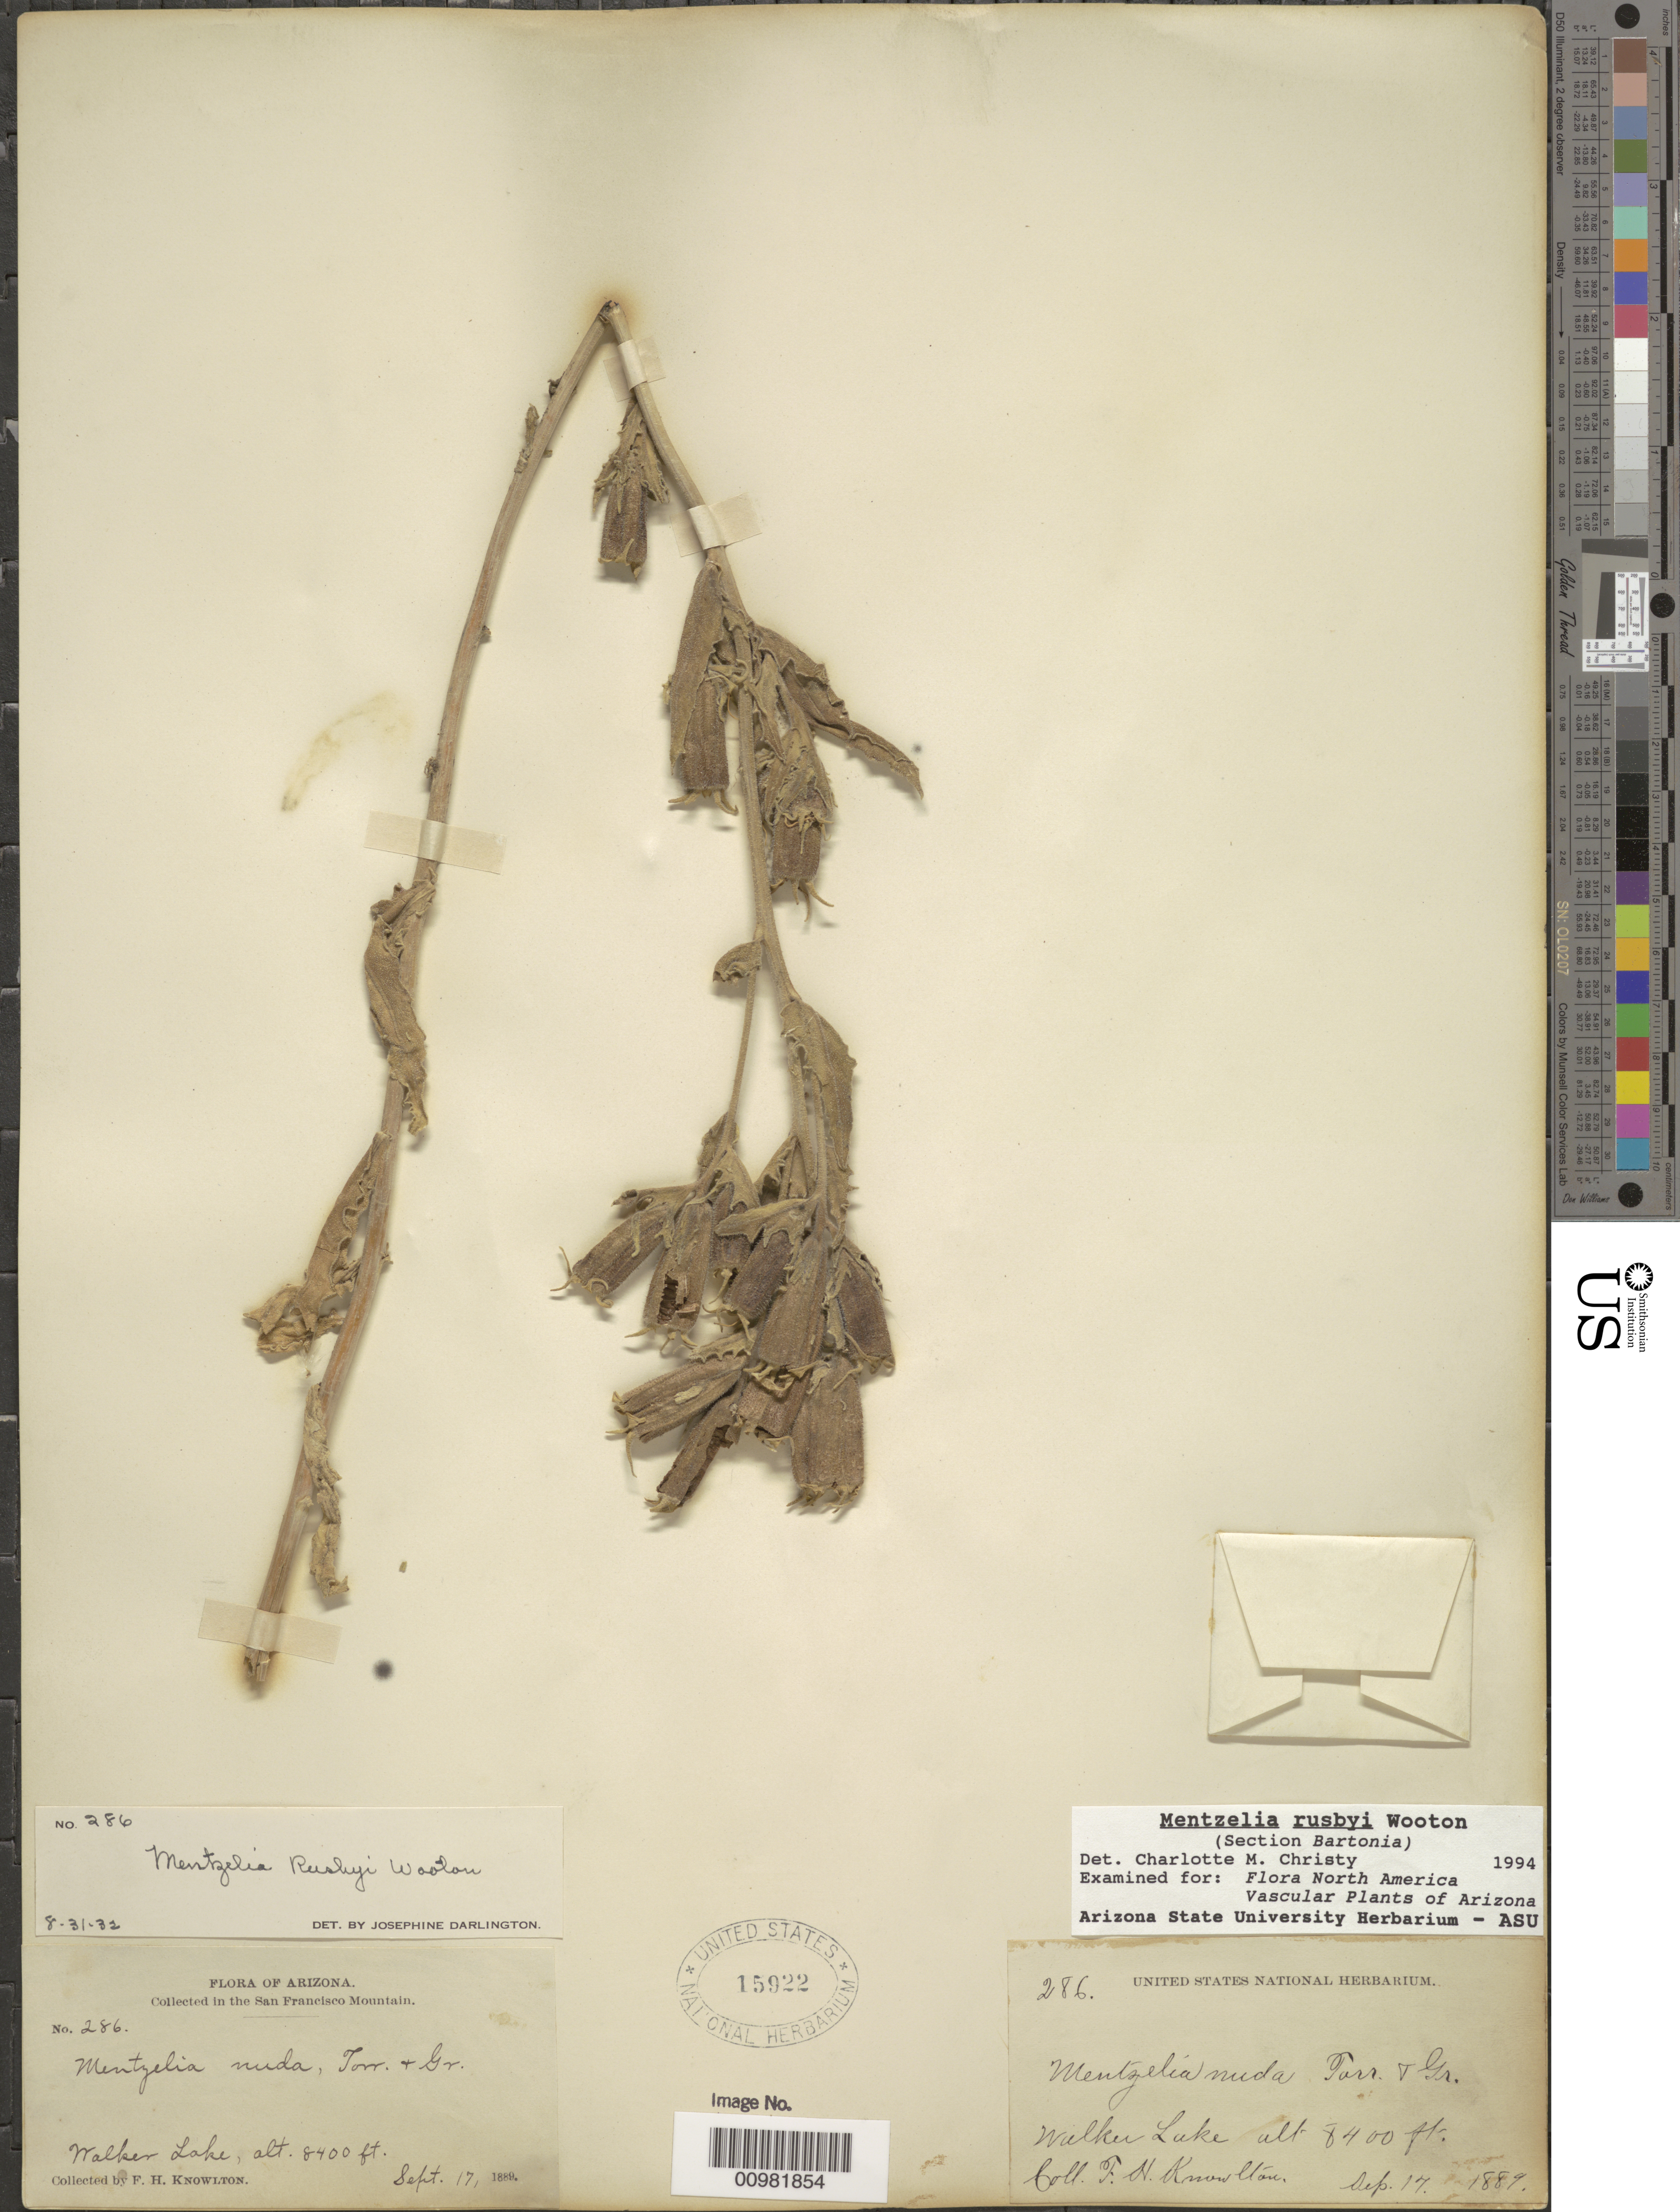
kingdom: Plantae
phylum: Tracheophyta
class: Magnoliopsida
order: Cornales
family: Loasaceae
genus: Mentzelia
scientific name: Mentzelia rusbyi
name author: Wooton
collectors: F. H. Knowlton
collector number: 286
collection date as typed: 17 Sep 1889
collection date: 1889-09-17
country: United States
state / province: Arizona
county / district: Coconino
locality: Walker Lake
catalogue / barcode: US 15922